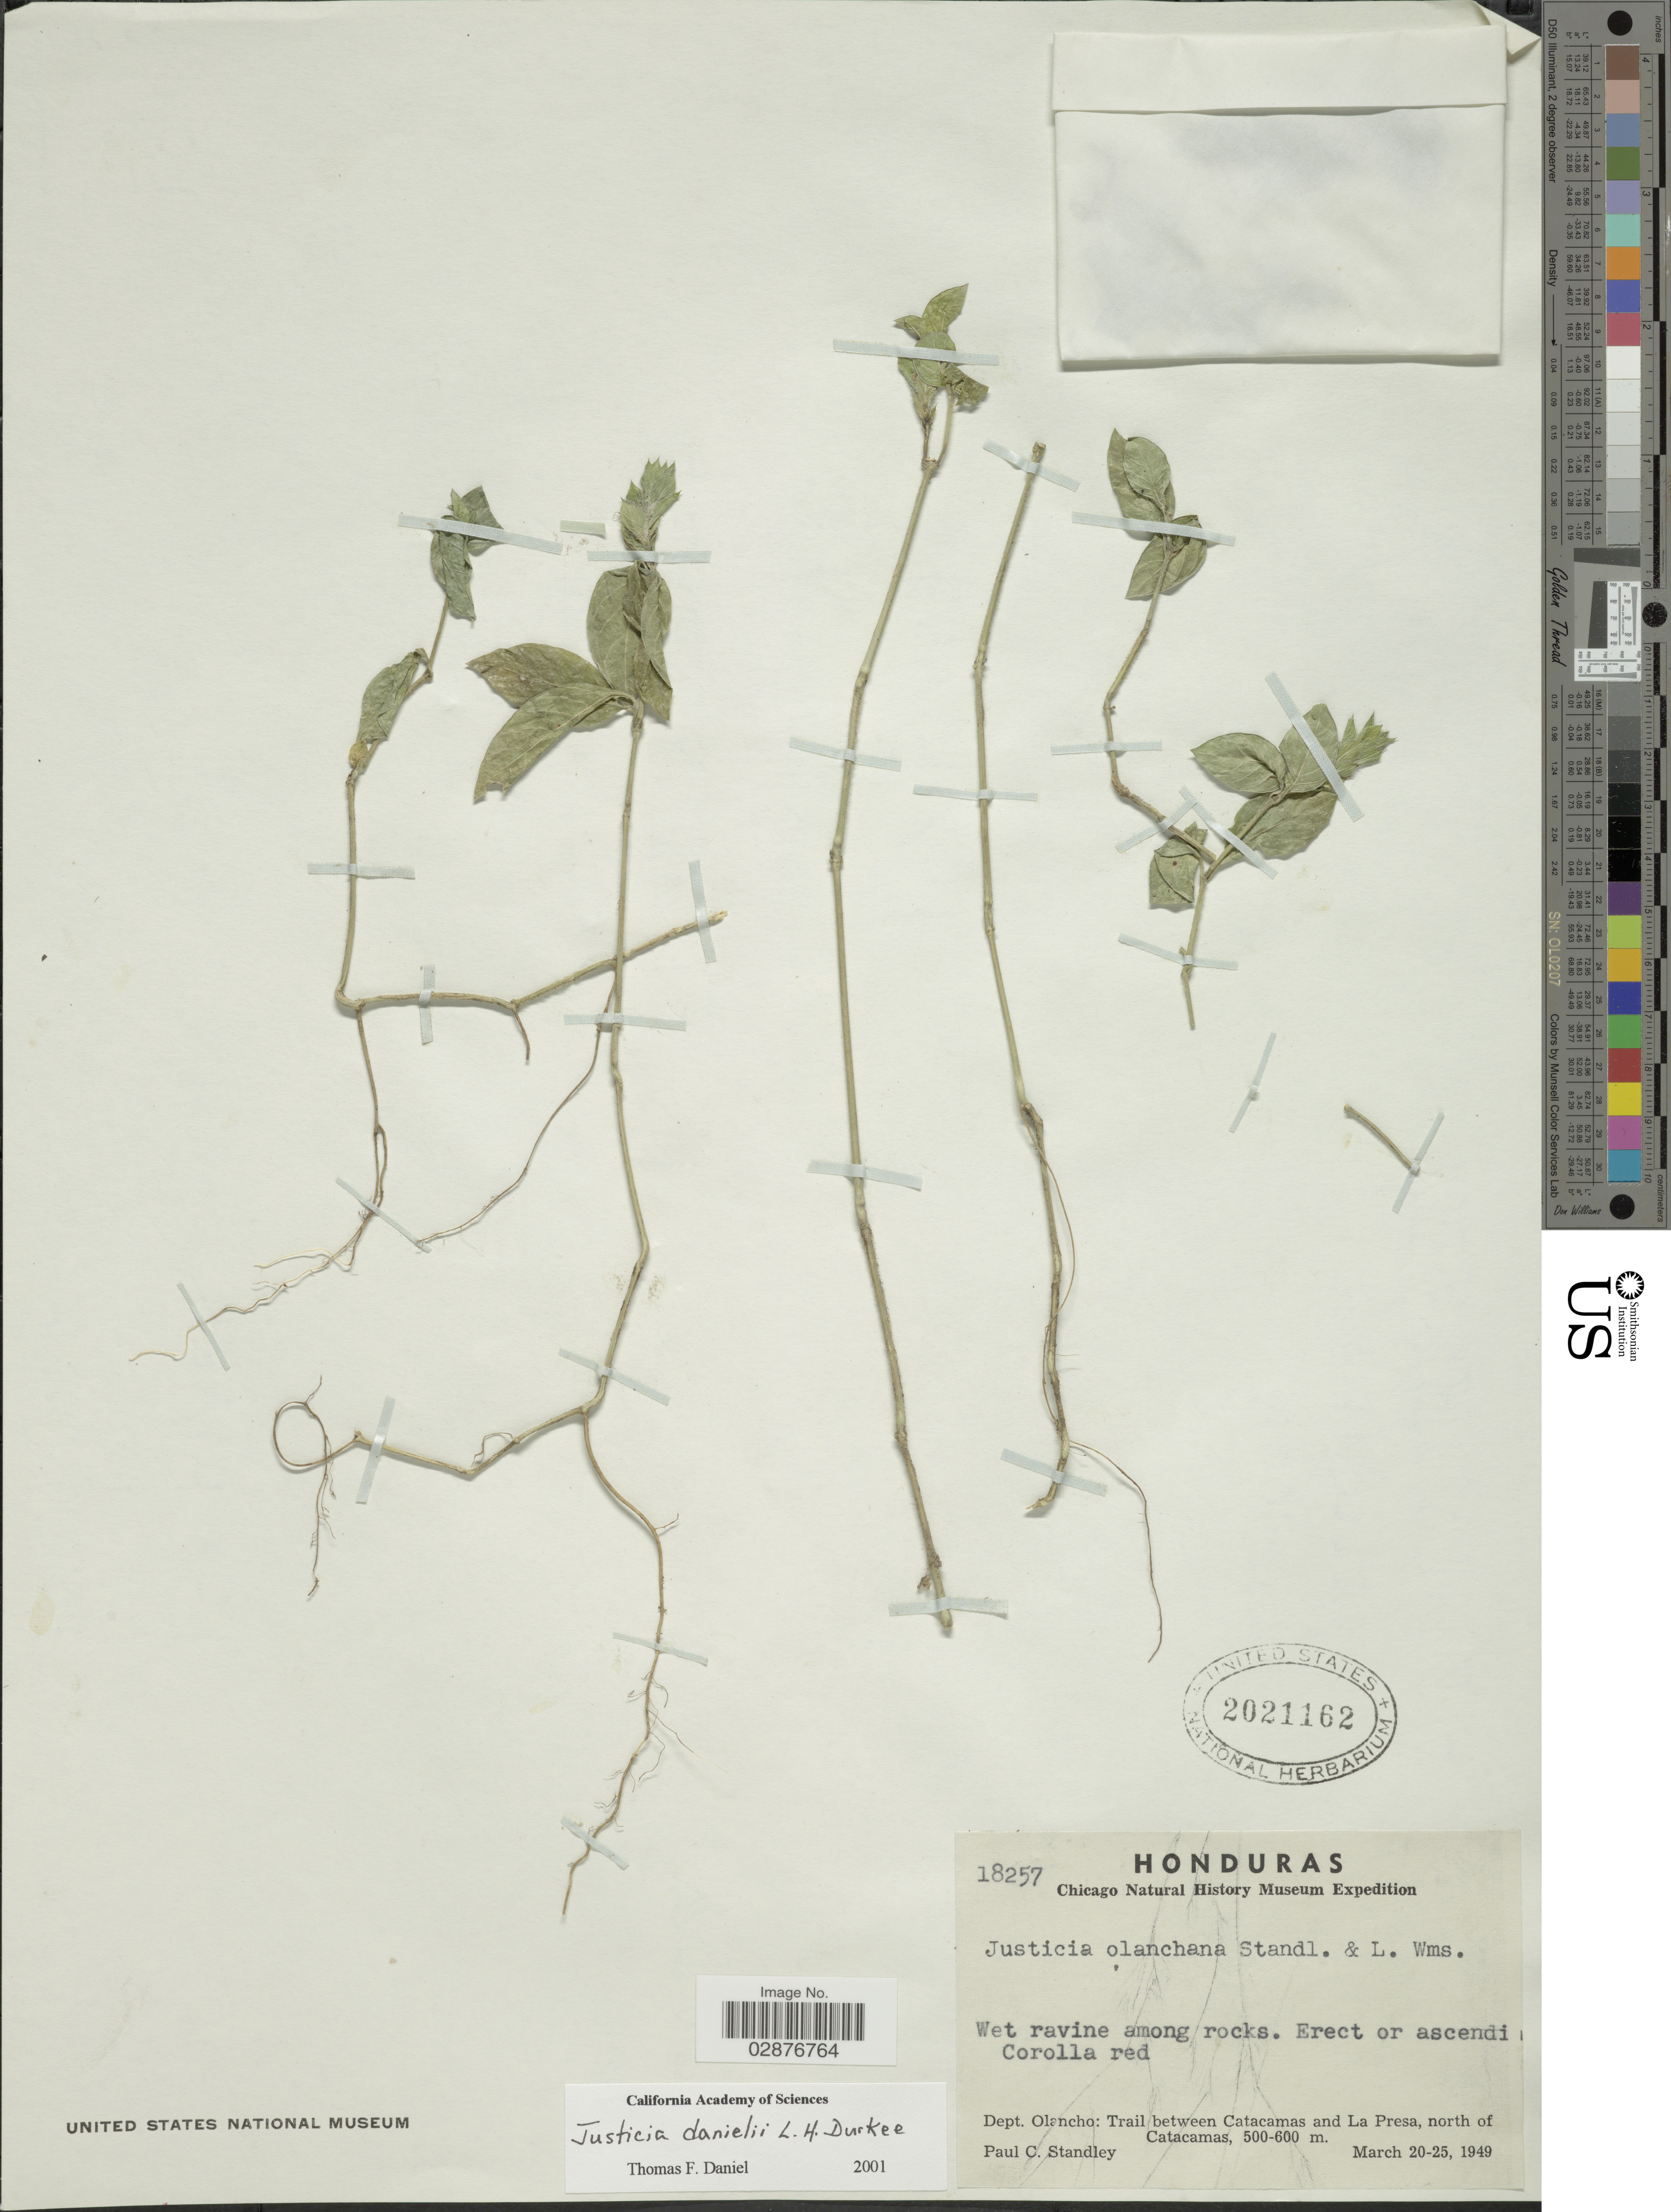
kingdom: Plantae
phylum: Tracheophyta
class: Magnoliopsida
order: Lamiales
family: Acanthaceae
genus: Justicia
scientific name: Justicia ramulosa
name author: (Morong) C. Ezcurra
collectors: P. C. Standley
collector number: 18257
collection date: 1949-03-20/1949-03-25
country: Honduras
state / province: Olancho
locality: Dept. Olancho: Trail between Catacamas and La Presa, north of Catacamas.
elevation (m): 500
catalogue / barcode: US 2021162